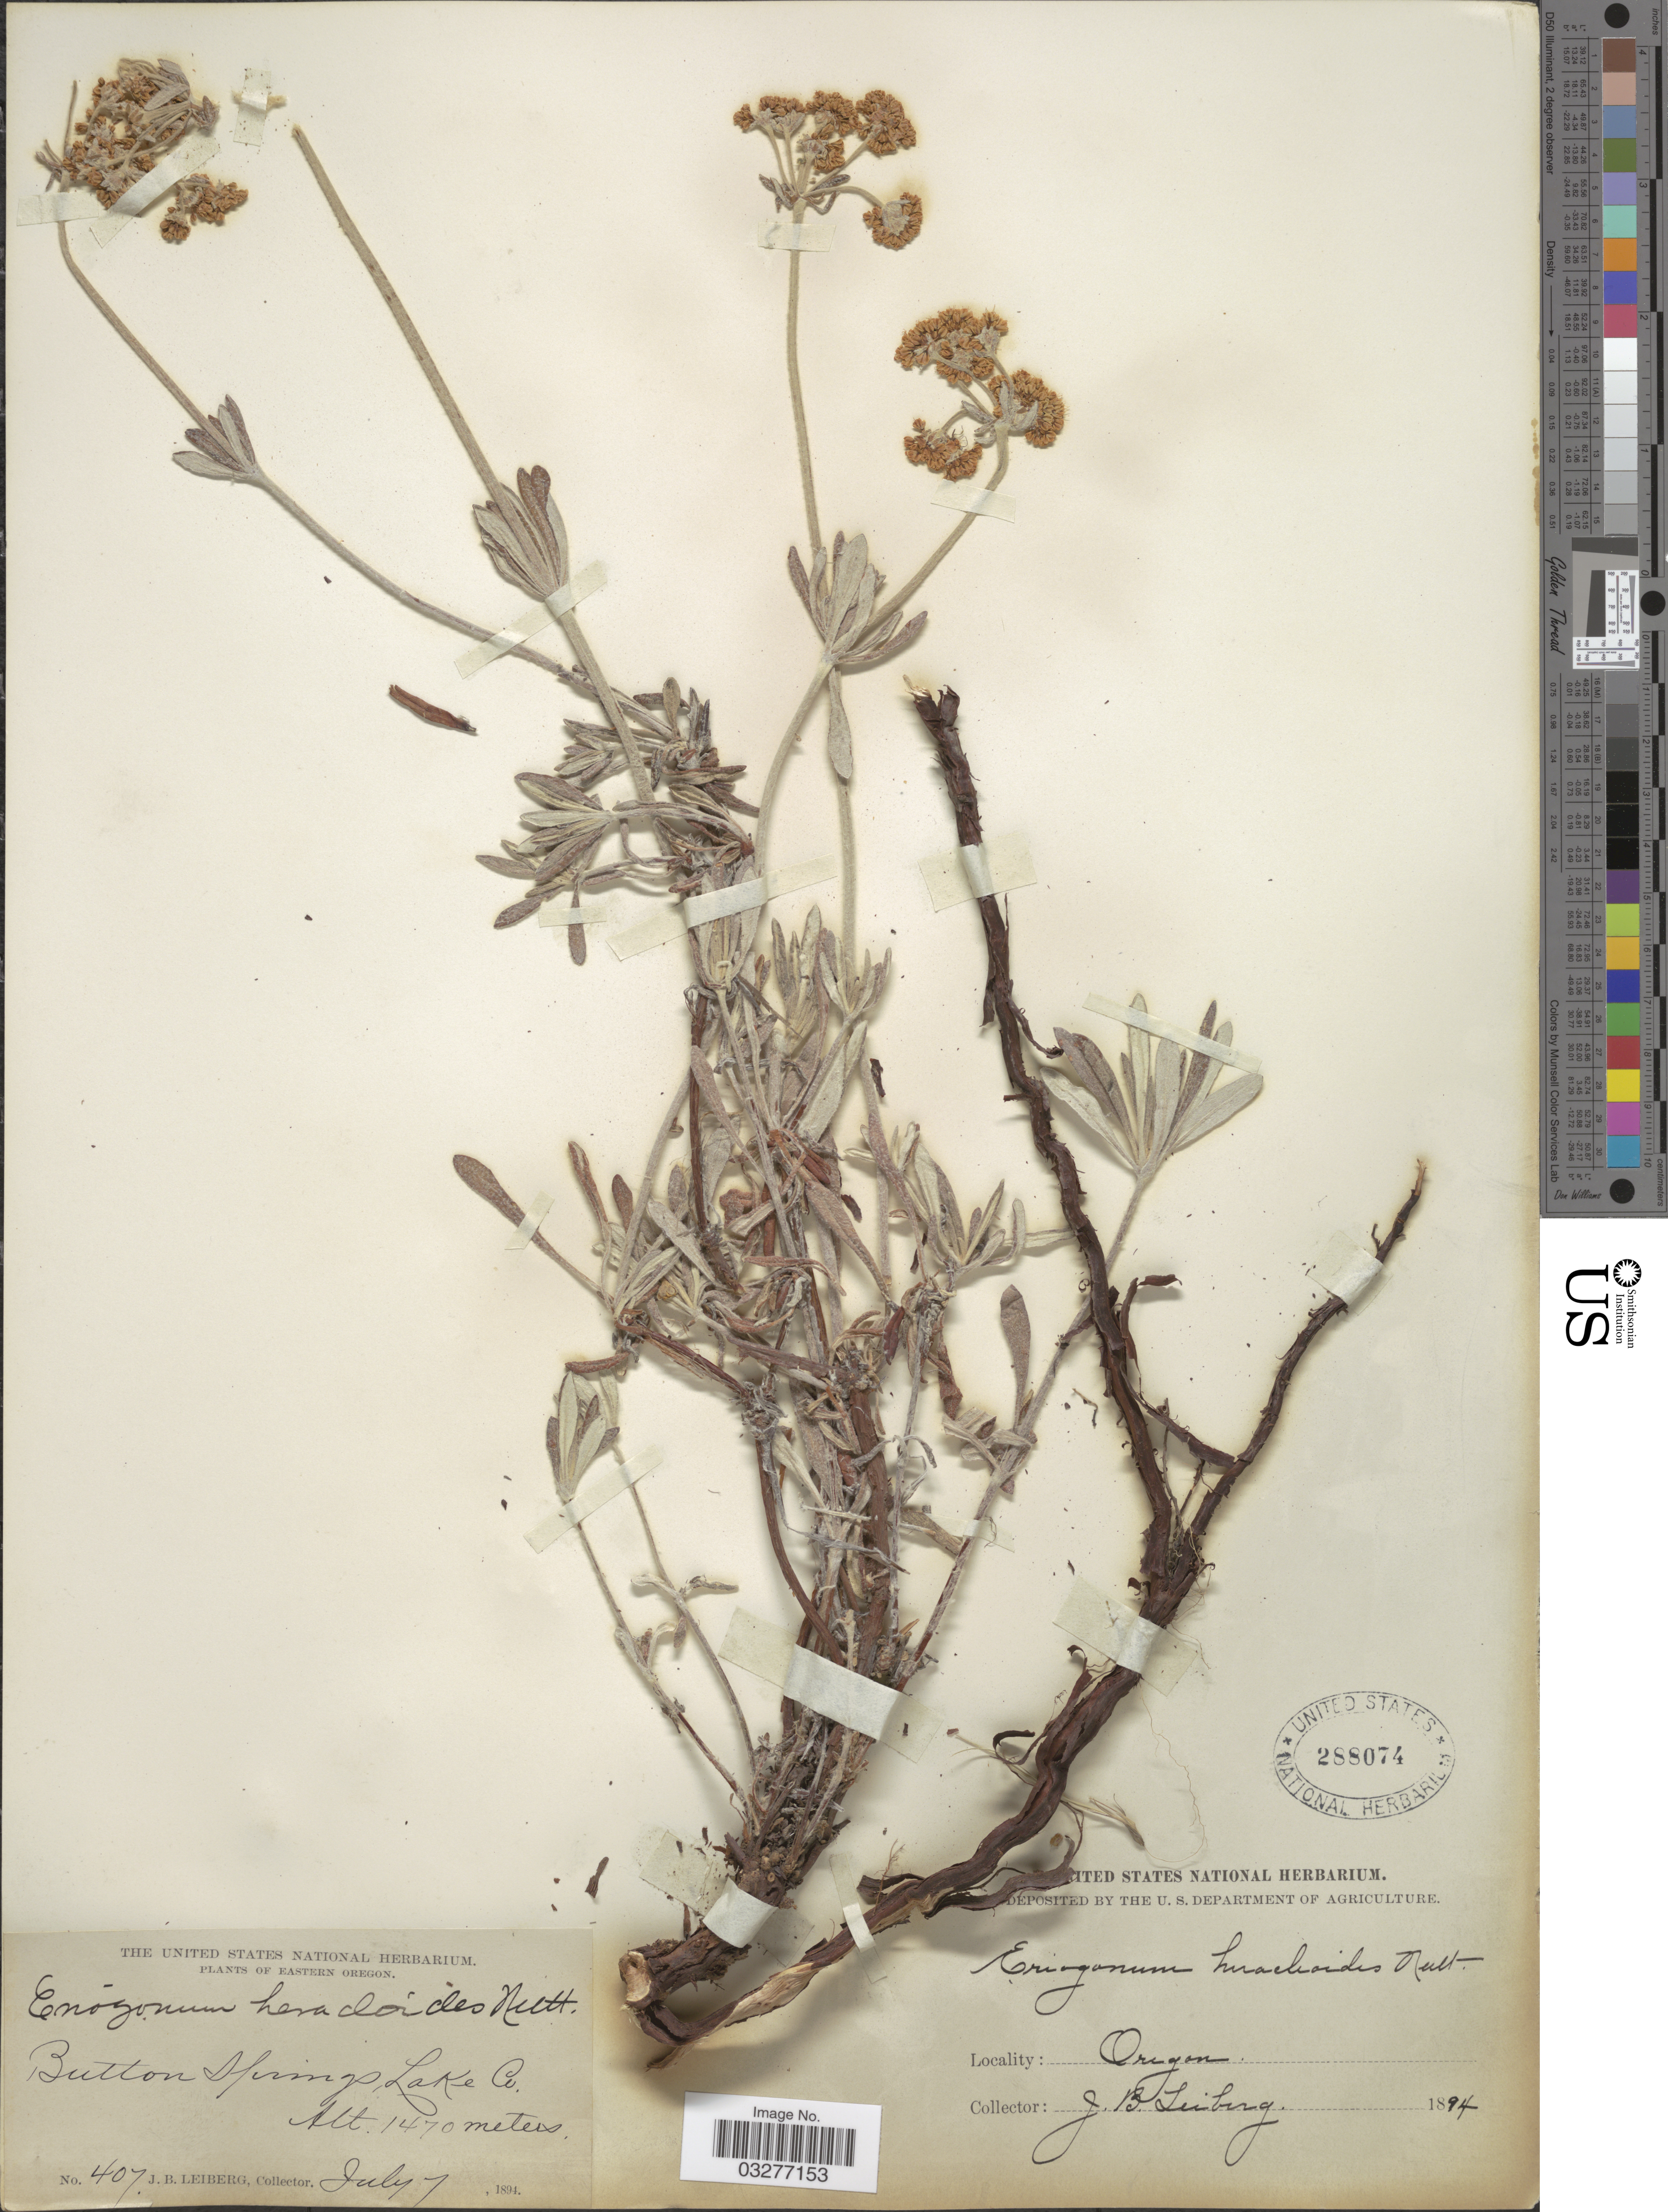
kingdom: Plantae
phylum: Tracheophyta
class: Magnoliopsida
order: Caryophyllales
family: Polygonaceae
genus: Eriogonum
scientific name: Eriogonum heracleoides var. heracleoides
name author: Nutt.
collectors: J. B. Leiberg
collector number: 407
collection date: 1894-07-07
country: United States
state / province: Oregon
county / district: Lake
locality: Eastern Oregon. Button Springs, Lake Co.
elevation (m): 1470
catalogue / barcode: US 288074